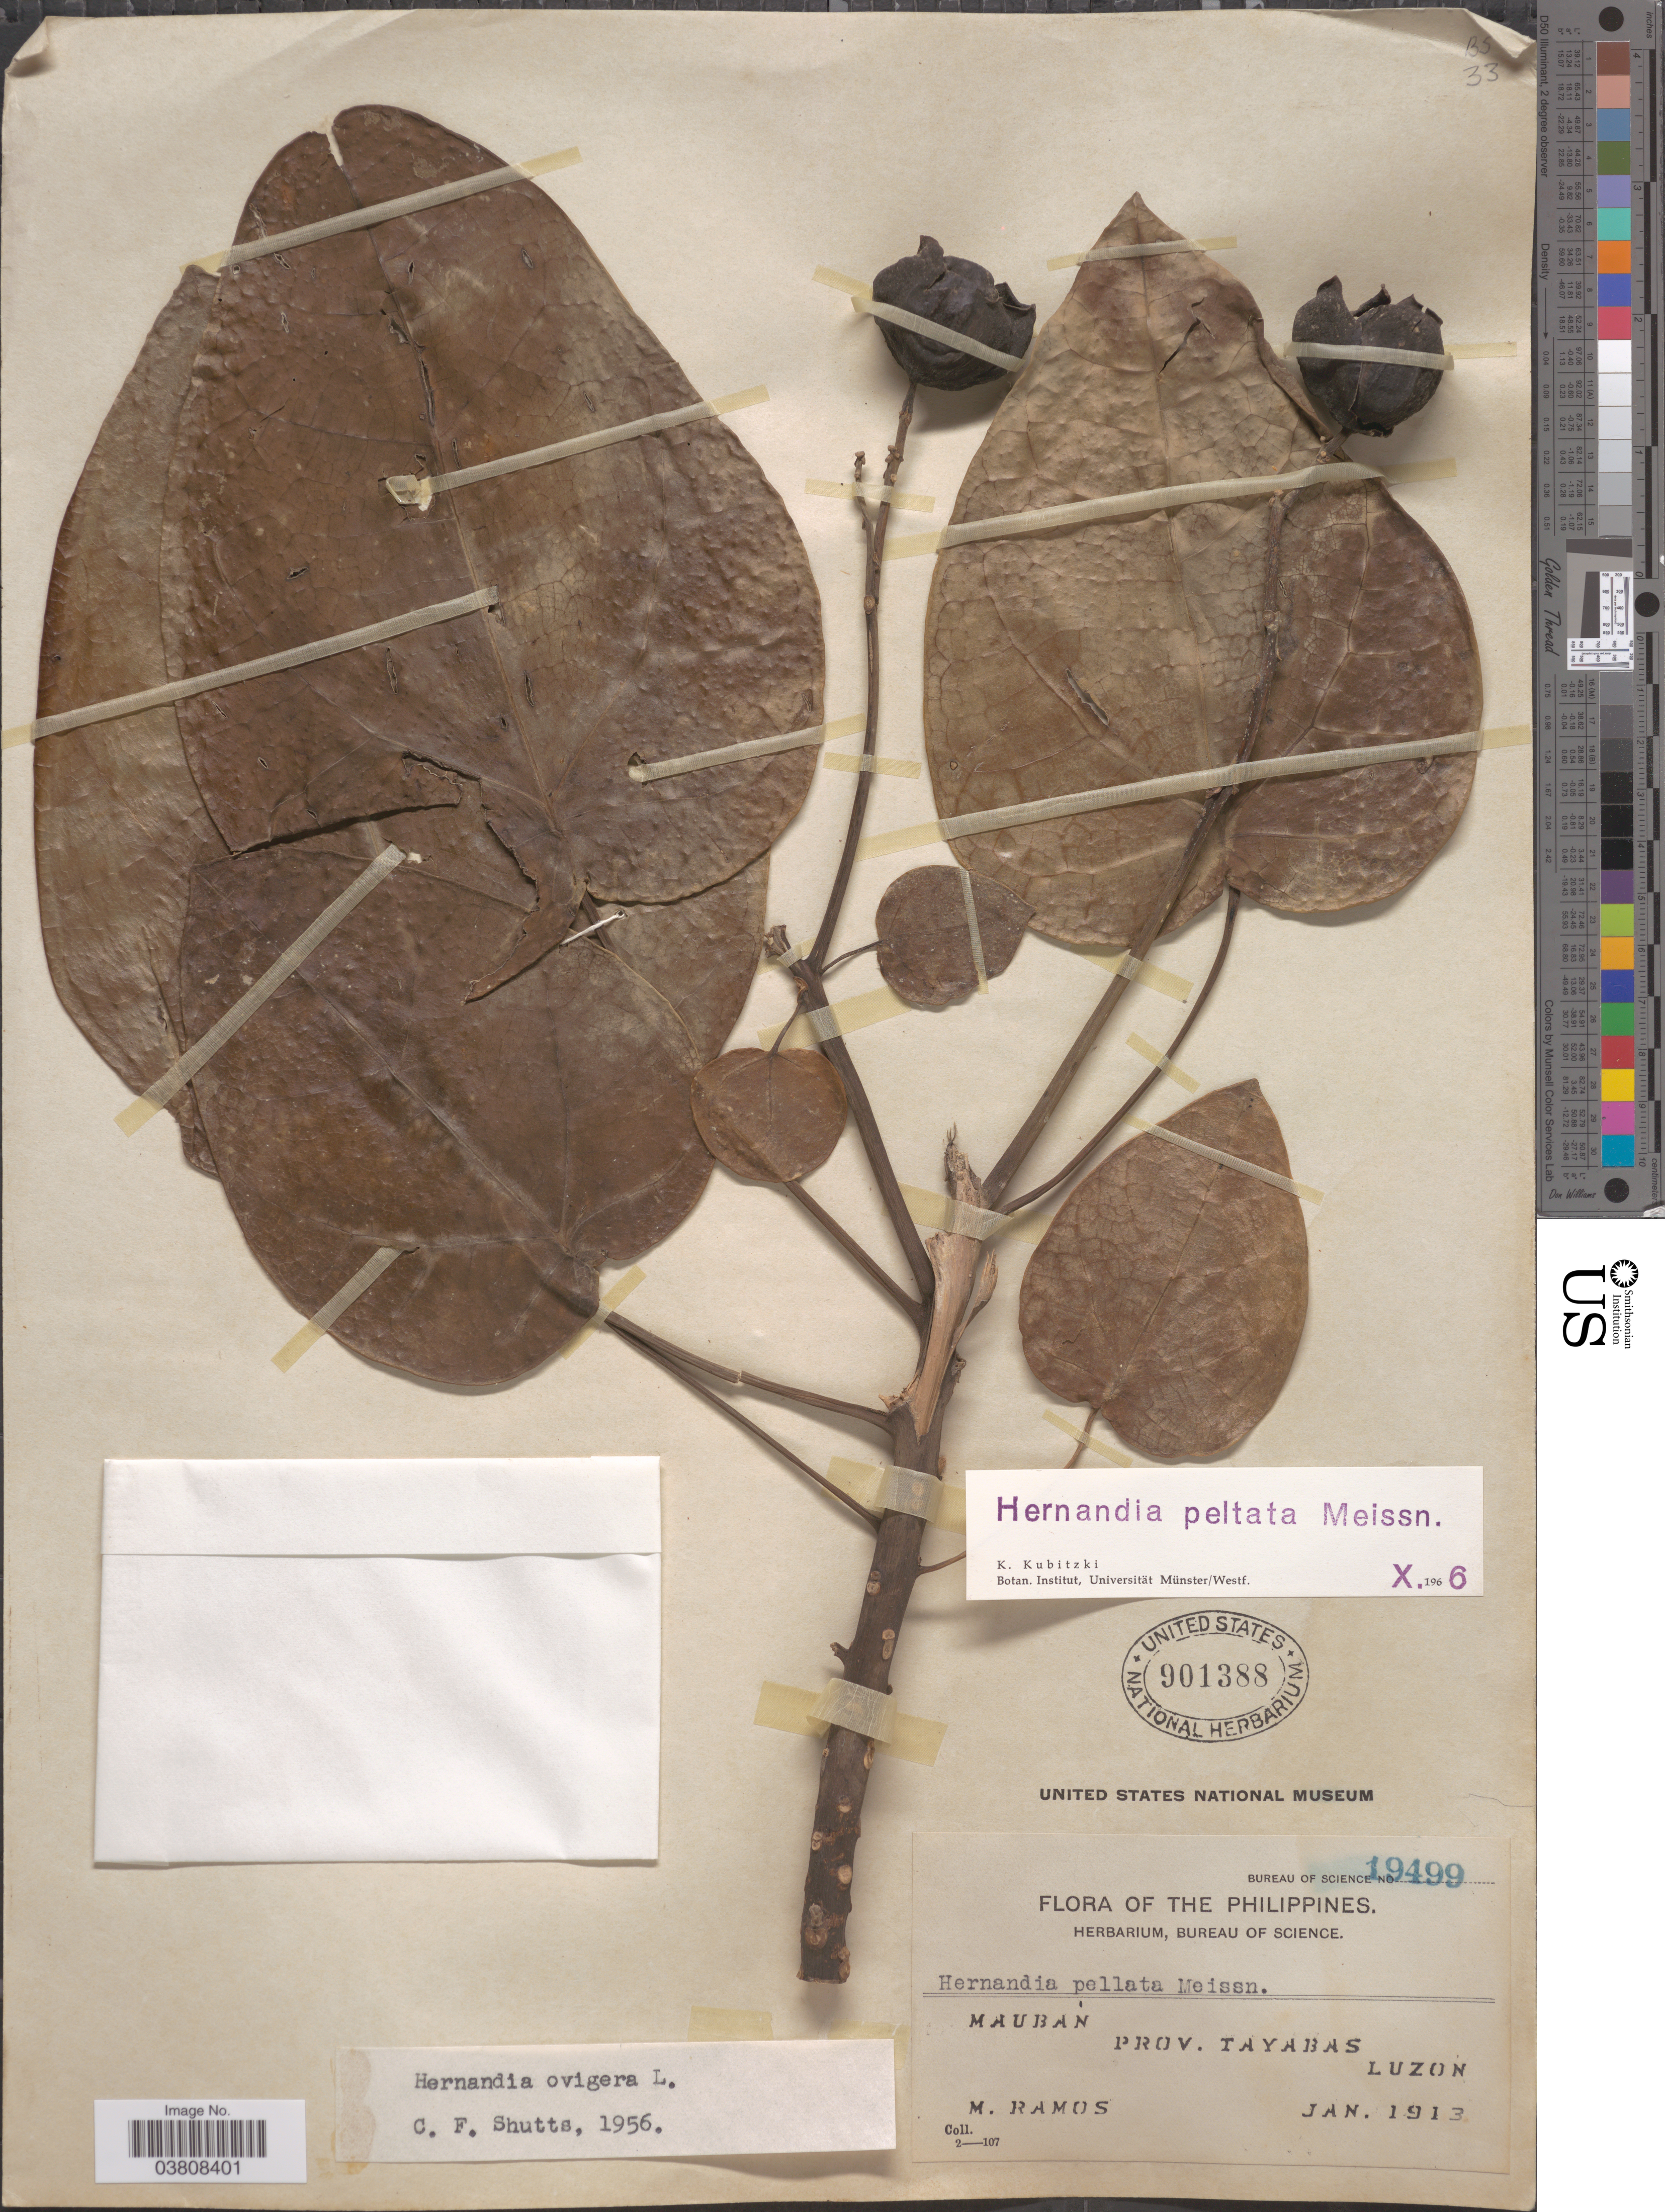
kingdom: Plantae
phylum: Tracheophyta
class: Magnoliopsida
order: Laurales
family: Hernandiaceae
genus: Hernandia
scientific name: Hernandia nymphaeifolia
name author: (C. Presl) Kubitzki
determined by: Strong, Mark T., (BOT), Smithsonian Institution - National Museum of Natural History (UNITED STATES)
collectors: M. Ramos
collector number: Bureau of Science 19499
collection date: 1913-01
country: Philippines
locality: Mauban, Prov. Tayabas, Luzon.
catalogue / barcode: US 901388